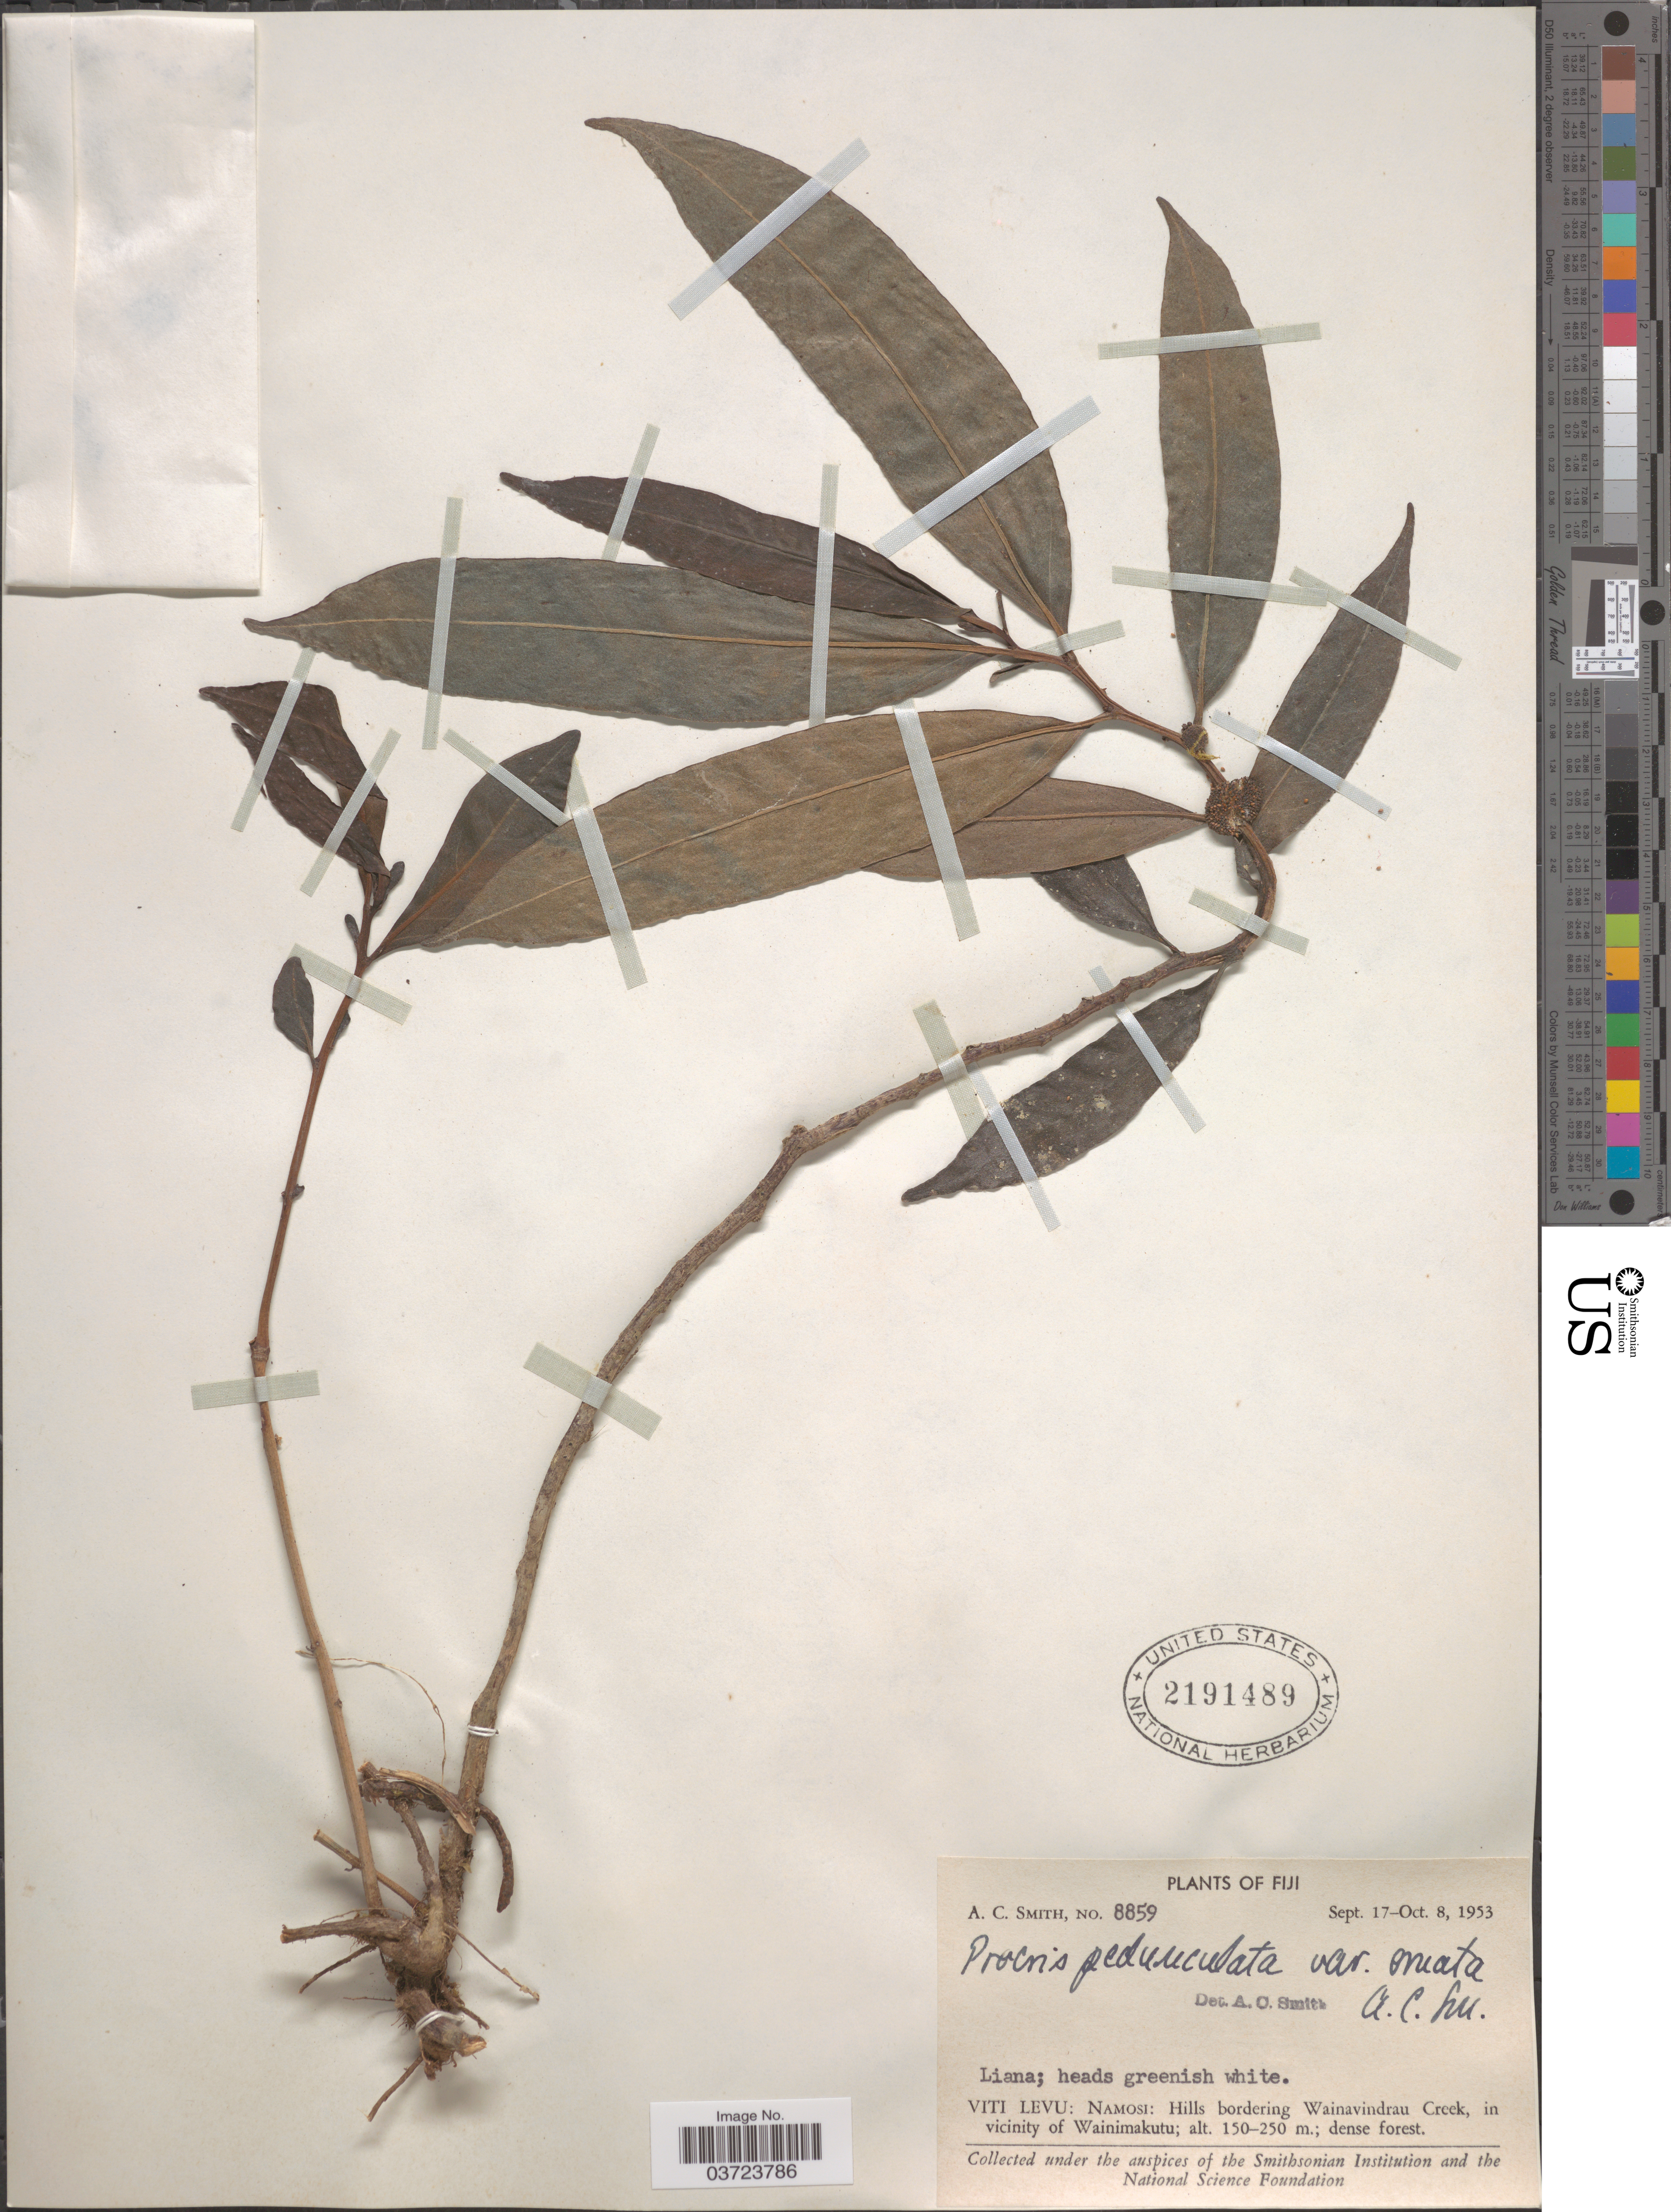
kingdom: Plantae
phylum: Tracheophyta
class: Magnoliopsida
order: Rosales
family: Urticaceae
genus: Procris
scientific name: Procris pedunculata var. ornata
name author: A.C. Sm.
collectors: A. C. Smith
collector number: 8859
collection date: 1953-09-17/1953-10-08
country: Fiji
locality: Viti Levu: Namosi: Hills bordering Wainavindrau Creek, in vicinity of Wainimakutu.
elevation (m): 150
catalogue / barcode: US 2191489